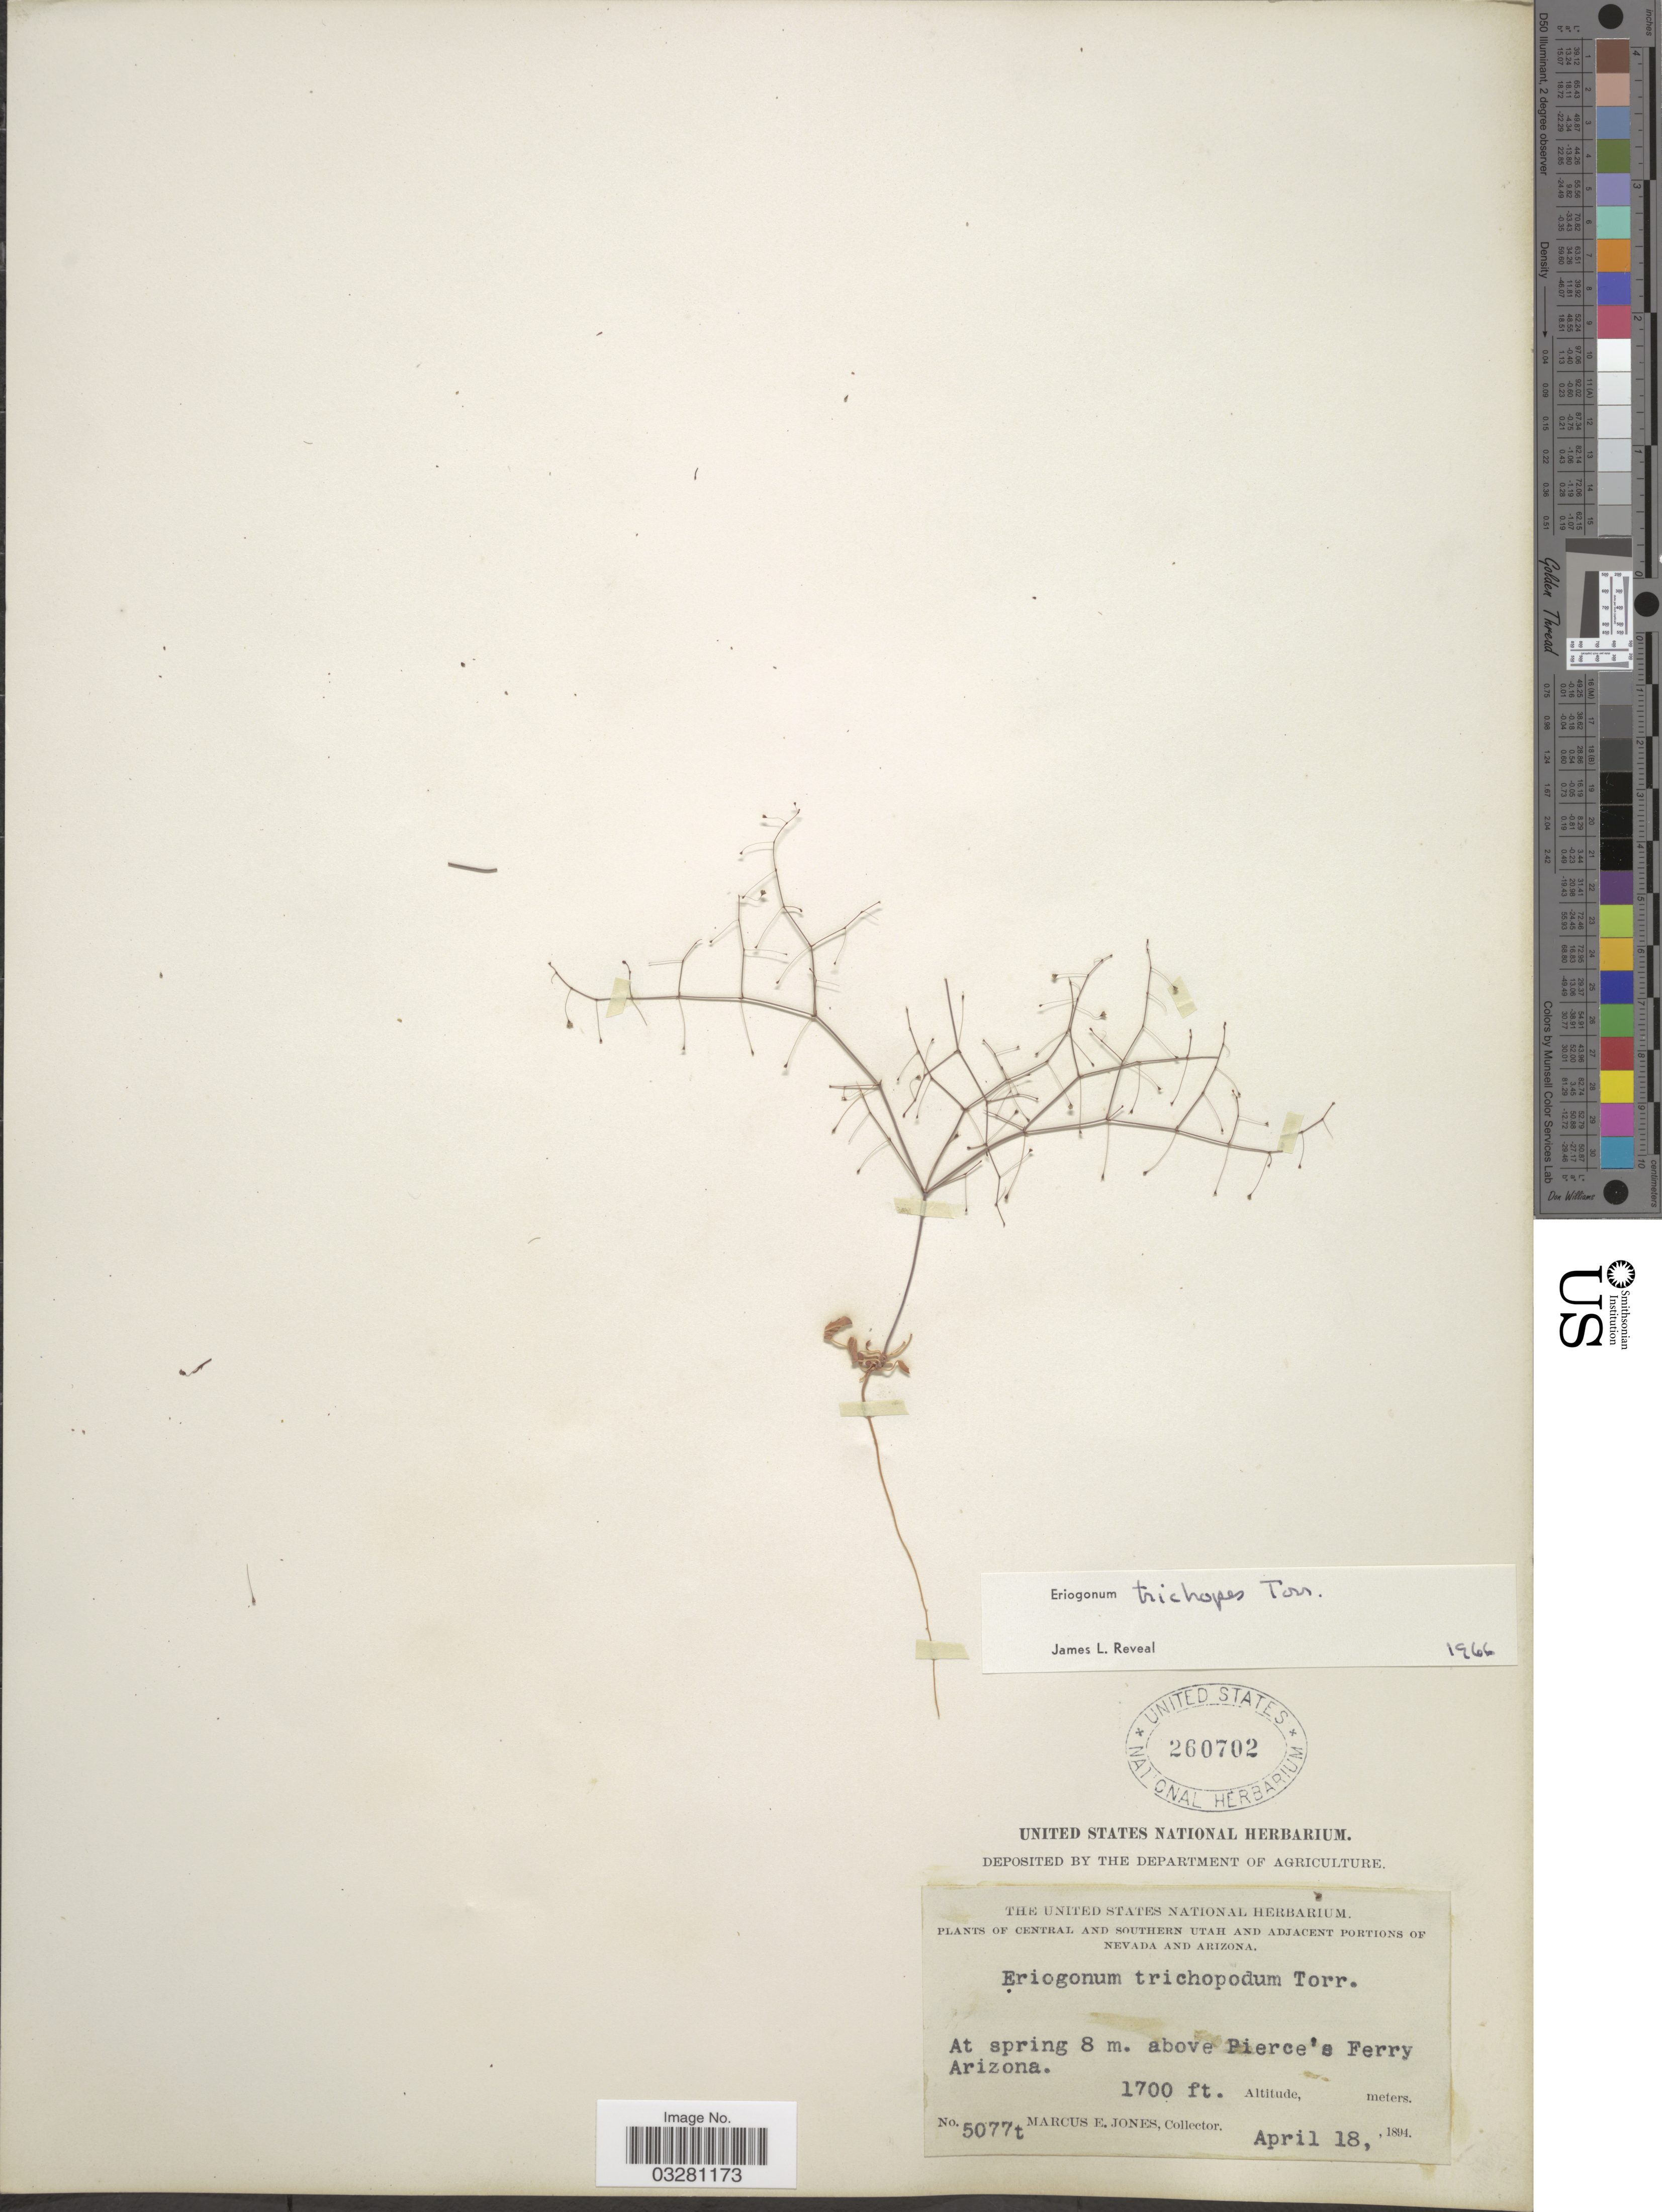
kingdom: Plantae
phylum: Tracheophyta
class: Magnoliopsida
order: Caryophyllales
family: Polygonaceae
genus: Eriogonum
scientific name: Eriogonum trichopes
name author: Torr.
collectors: M. E. Jones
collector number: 5077t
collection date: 1894-04-18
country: United States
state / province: Arizona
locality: At spring 8 m. above Pierce's Ferry.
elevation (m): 518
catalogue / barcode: US 260702